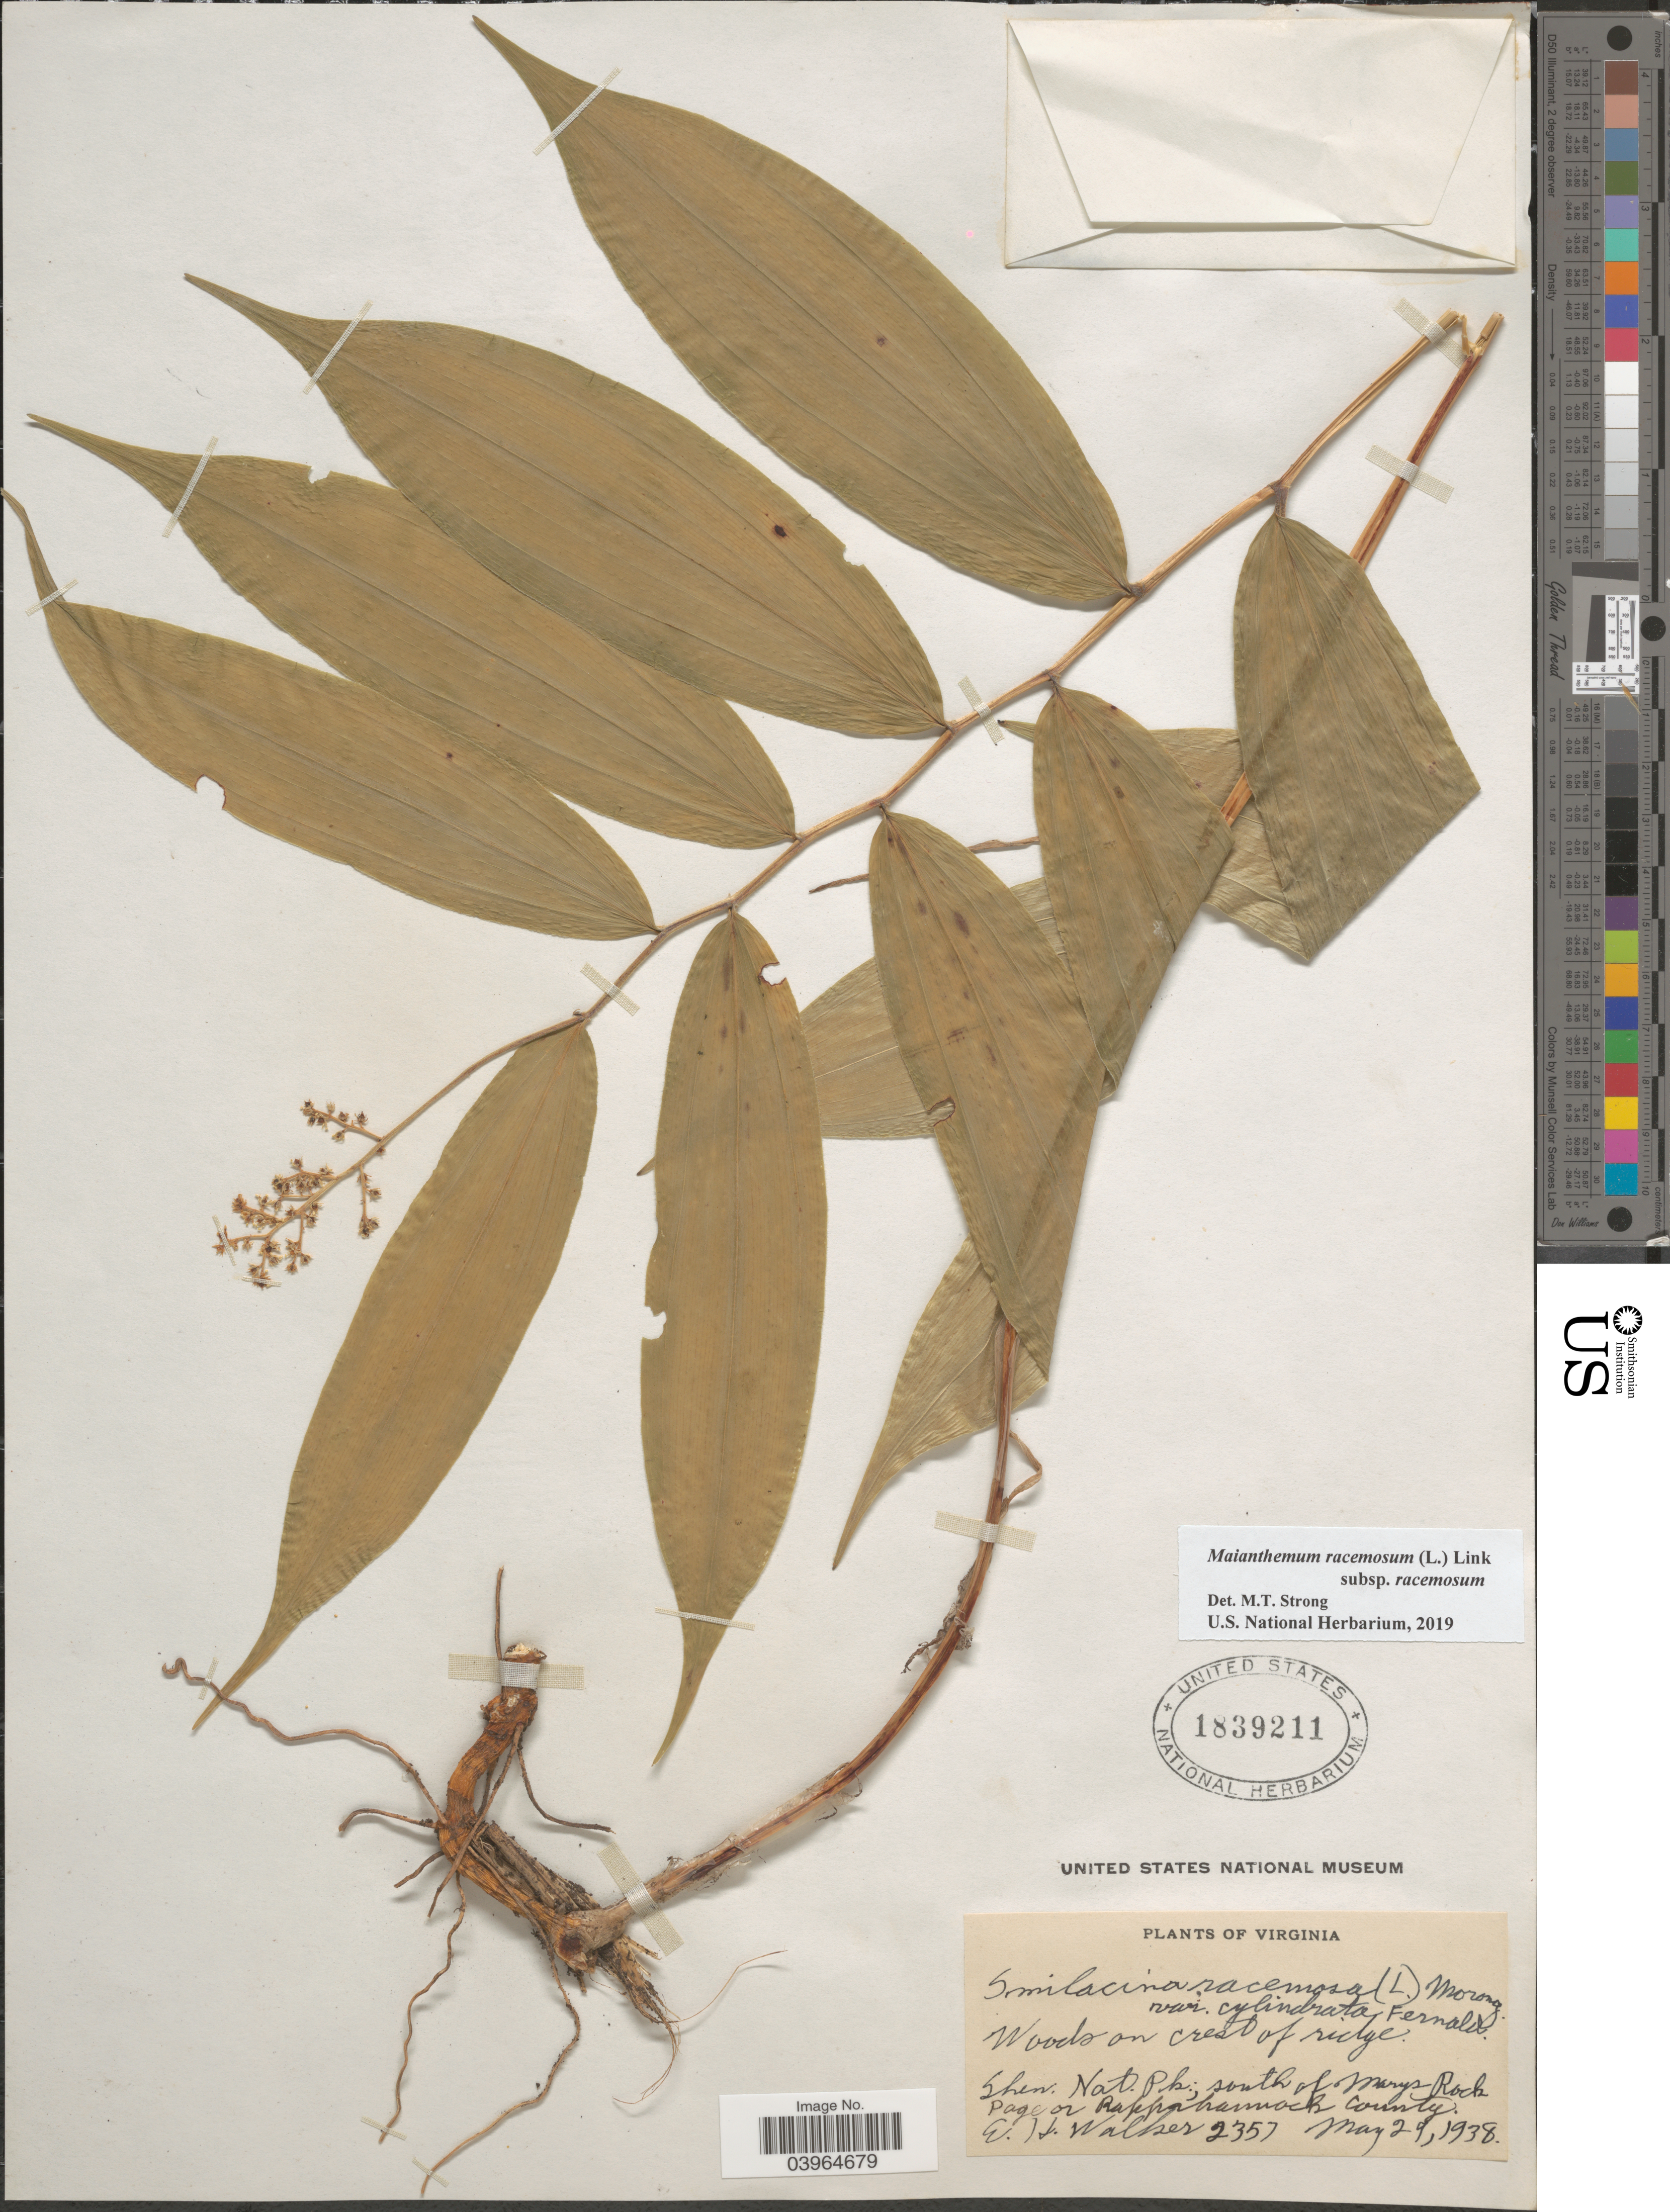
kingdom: Plantae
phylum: Tracheophyta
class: Liliopsida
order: Asparagales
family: Asparagaceae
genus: Maianthemum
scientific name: Maianthemum racemosum subsp. racemosum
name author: (L.) Link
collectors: E. H. Walker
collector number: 2357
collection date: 1938-05-29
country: United States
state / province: Virginia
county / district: Page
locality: Shen. Nat. Pk.: south of Marys Rock Page or Rappahannock County.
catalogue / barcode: US 1839211